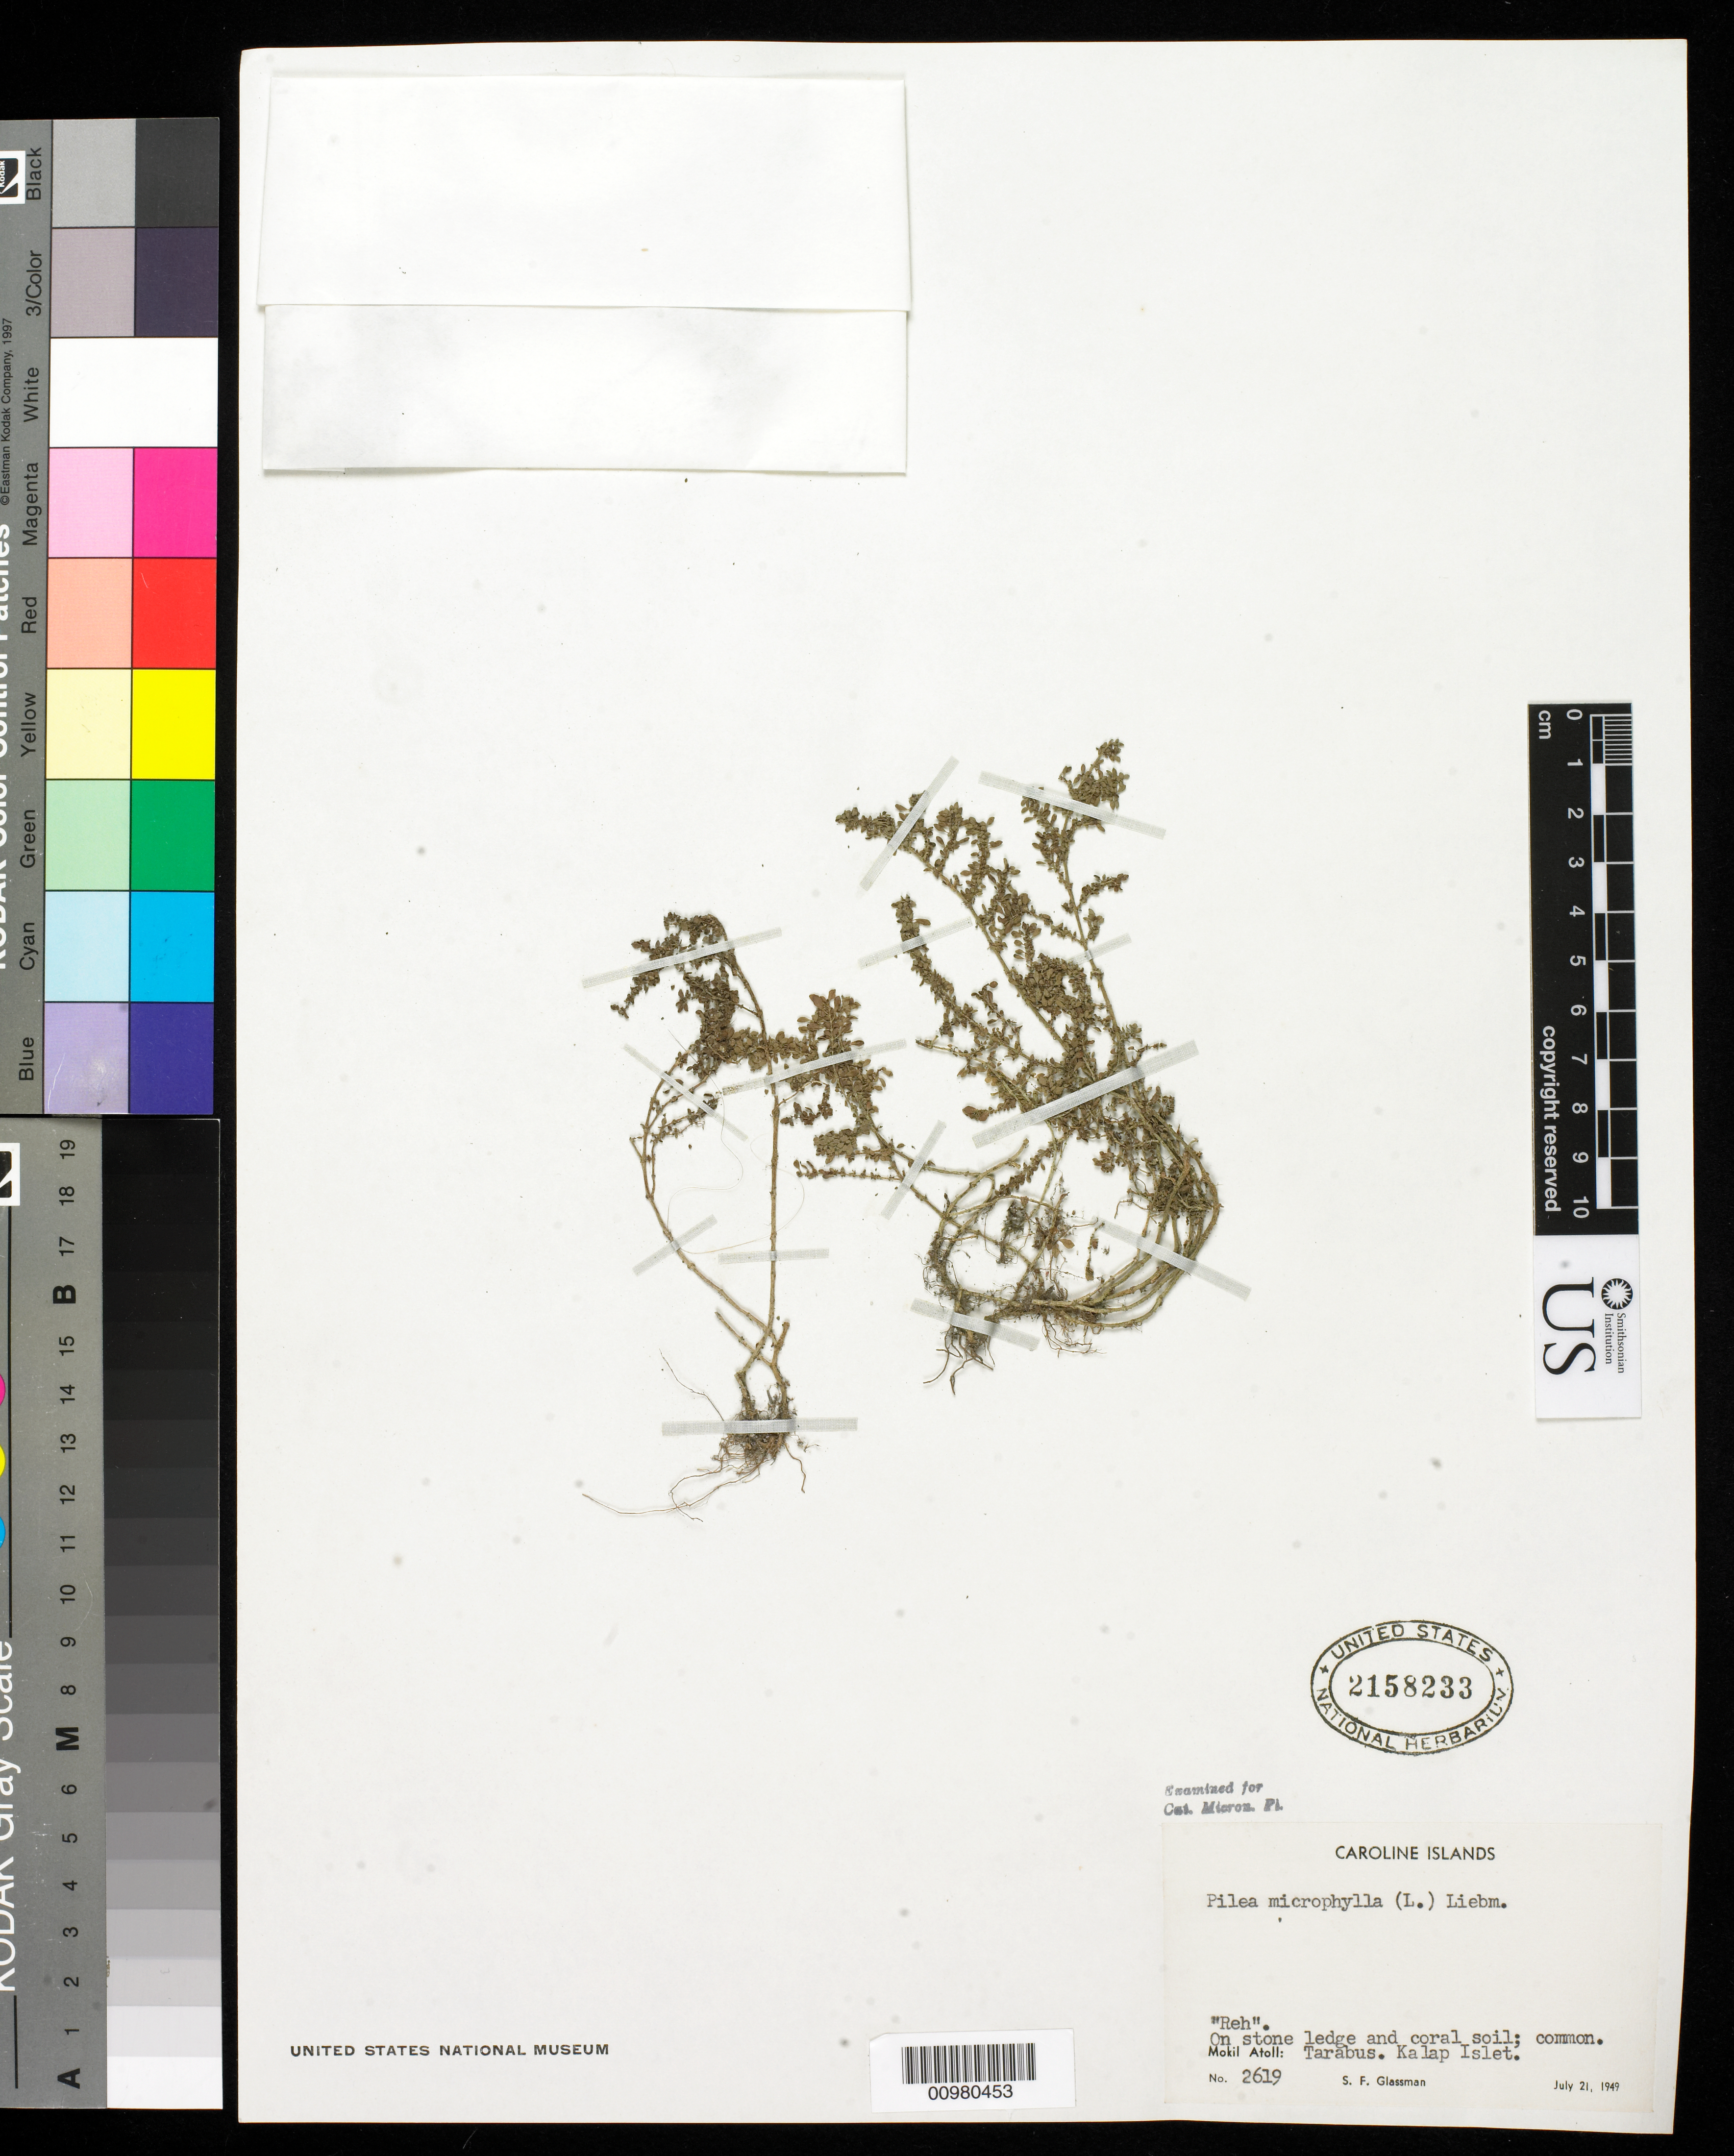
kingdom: Plantae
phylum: Tracheophyta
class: Magnoliopsida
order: Rosales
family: Urticaceae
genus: Pilea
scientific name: Pilea microphylla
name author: (L.) Liebm.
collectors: S. F. Glassman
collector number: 2619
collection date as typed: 21 Jul 1949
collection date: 1949-07-21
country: Micronesia, Federated States of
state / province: Pohnpei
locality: Wikalap Islet, Tarabus.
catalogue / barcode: US 2158233